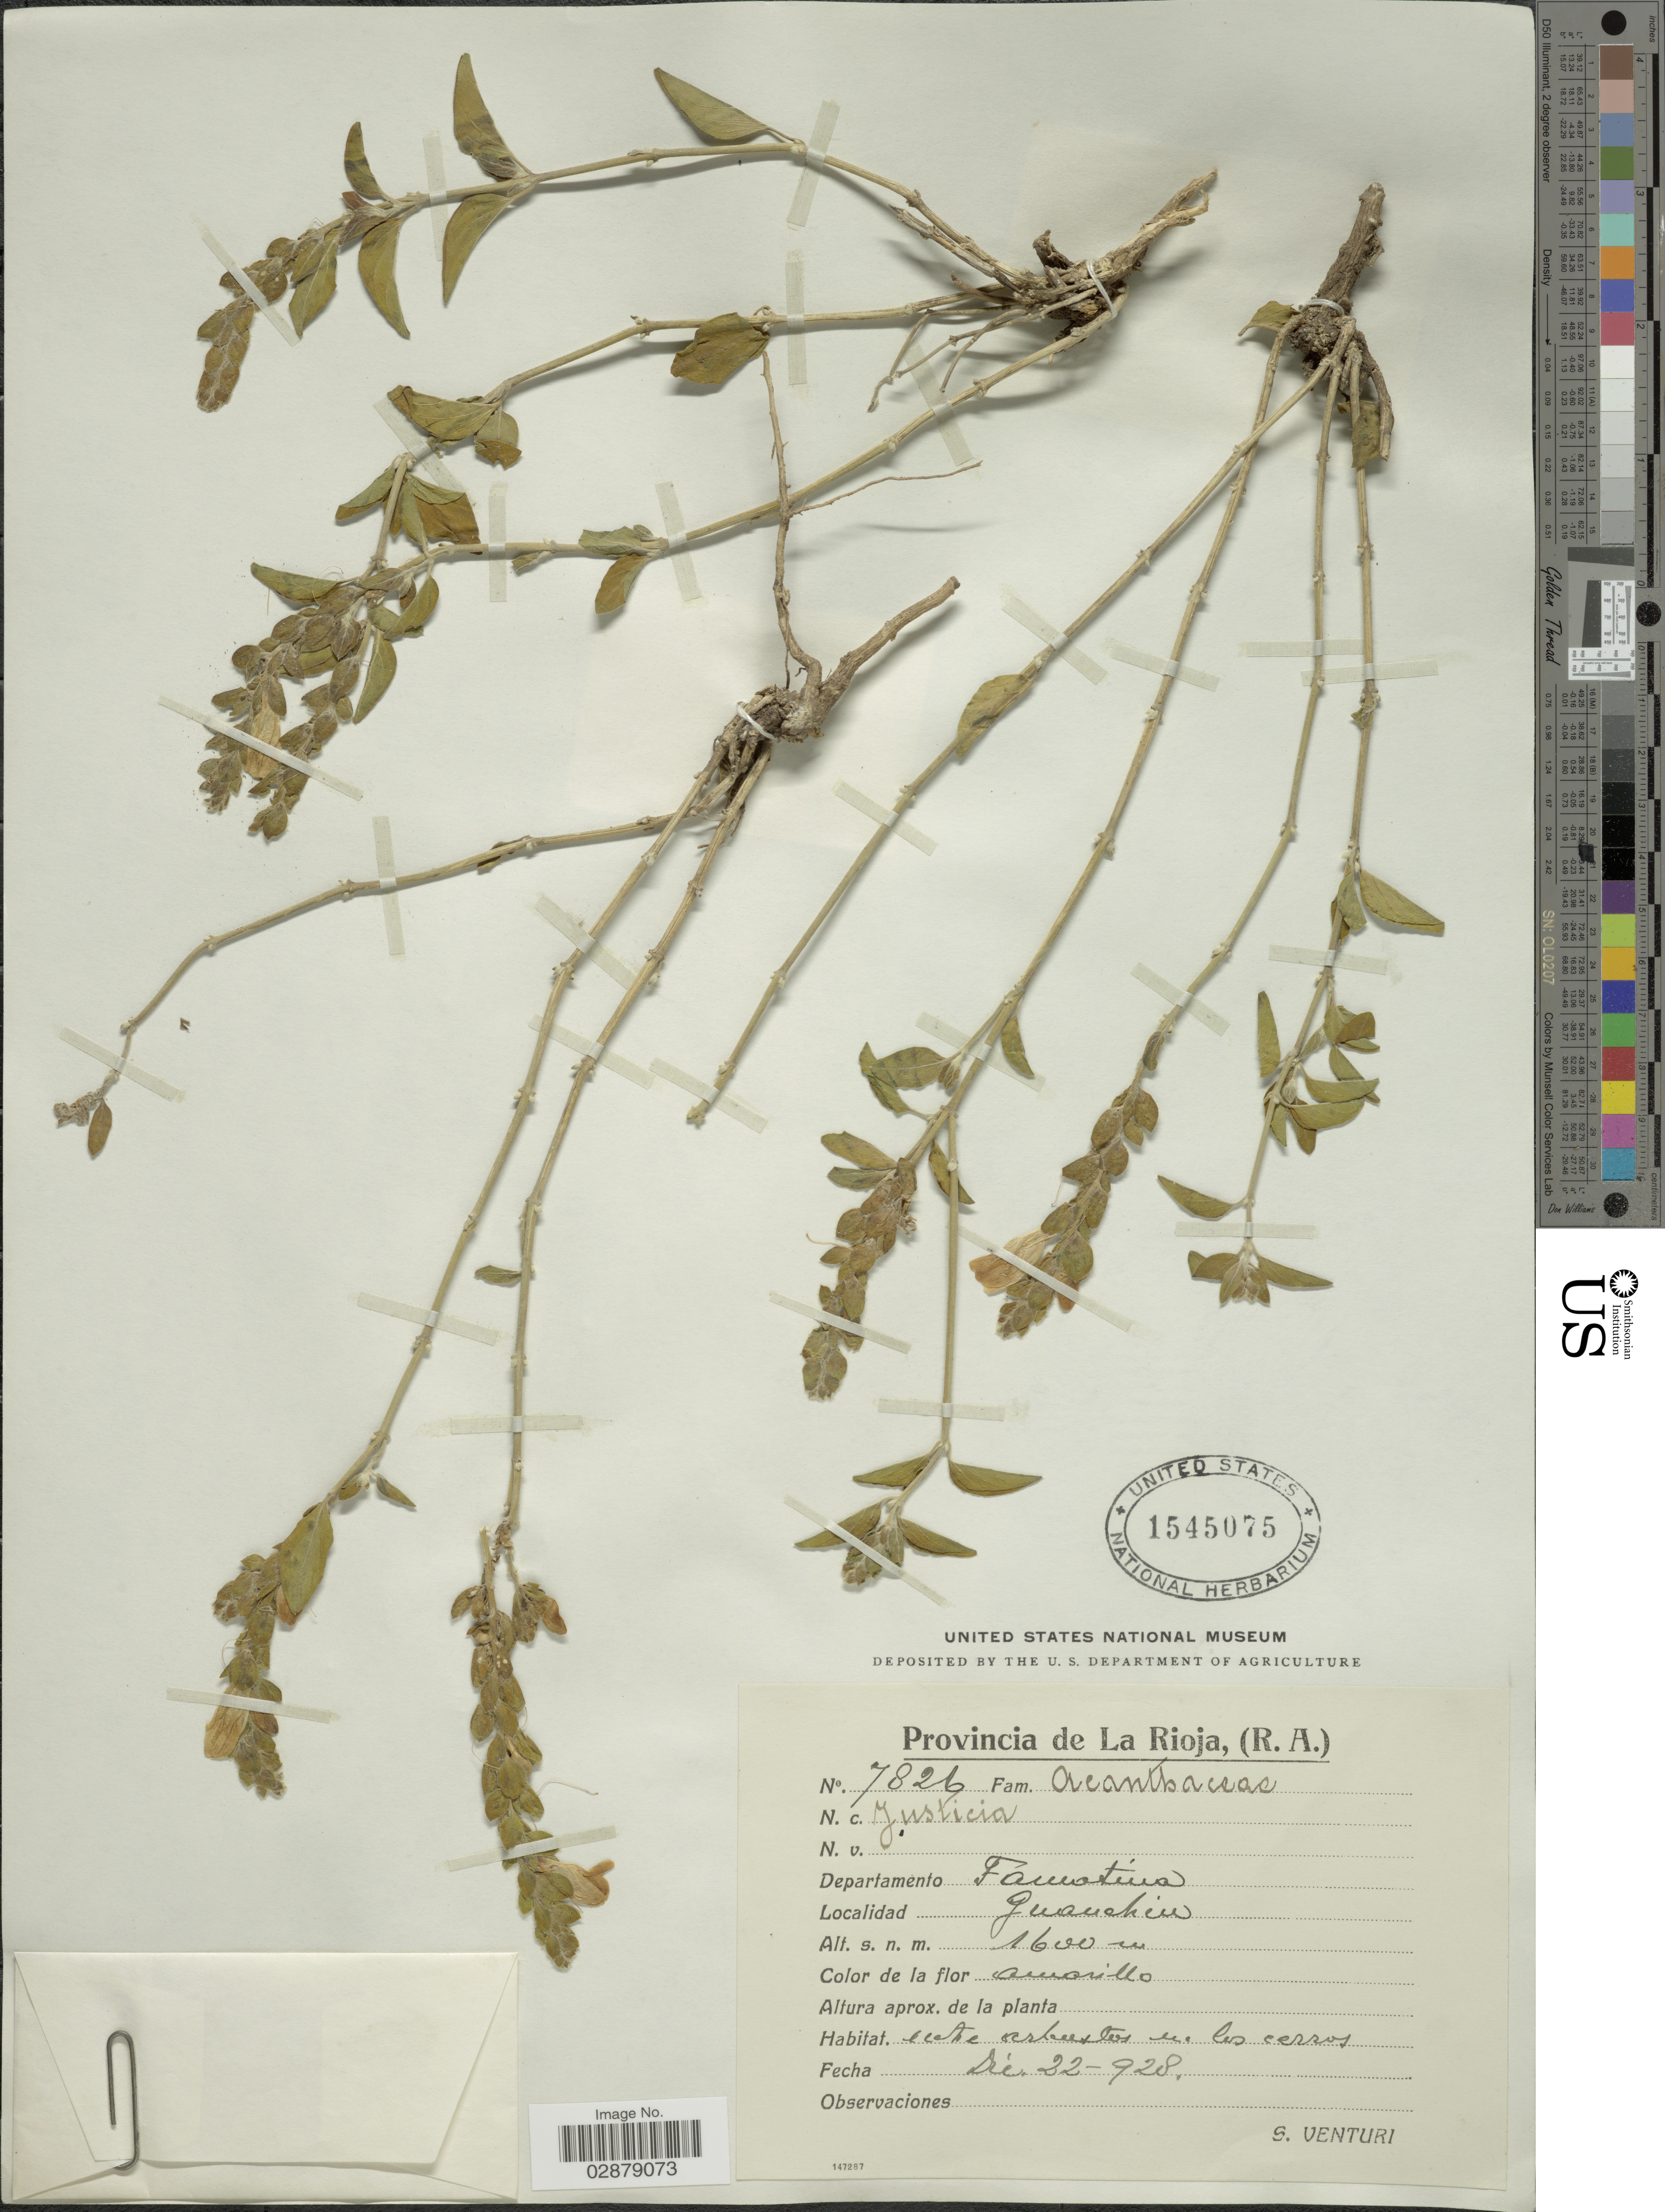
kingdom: Plantae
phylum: Tracheophyta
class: Magnoliopsida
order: Lamiales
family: Acanthaceae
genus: Justicia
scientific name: Justicia gilliesii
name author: (Nees) Benth.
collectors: S. Venturi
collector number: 7826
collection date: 1928-12-22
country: Argentina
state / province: La Rioja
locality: Departamento Famatina. Guanchin.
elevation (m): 1600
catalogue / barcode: US 1545075